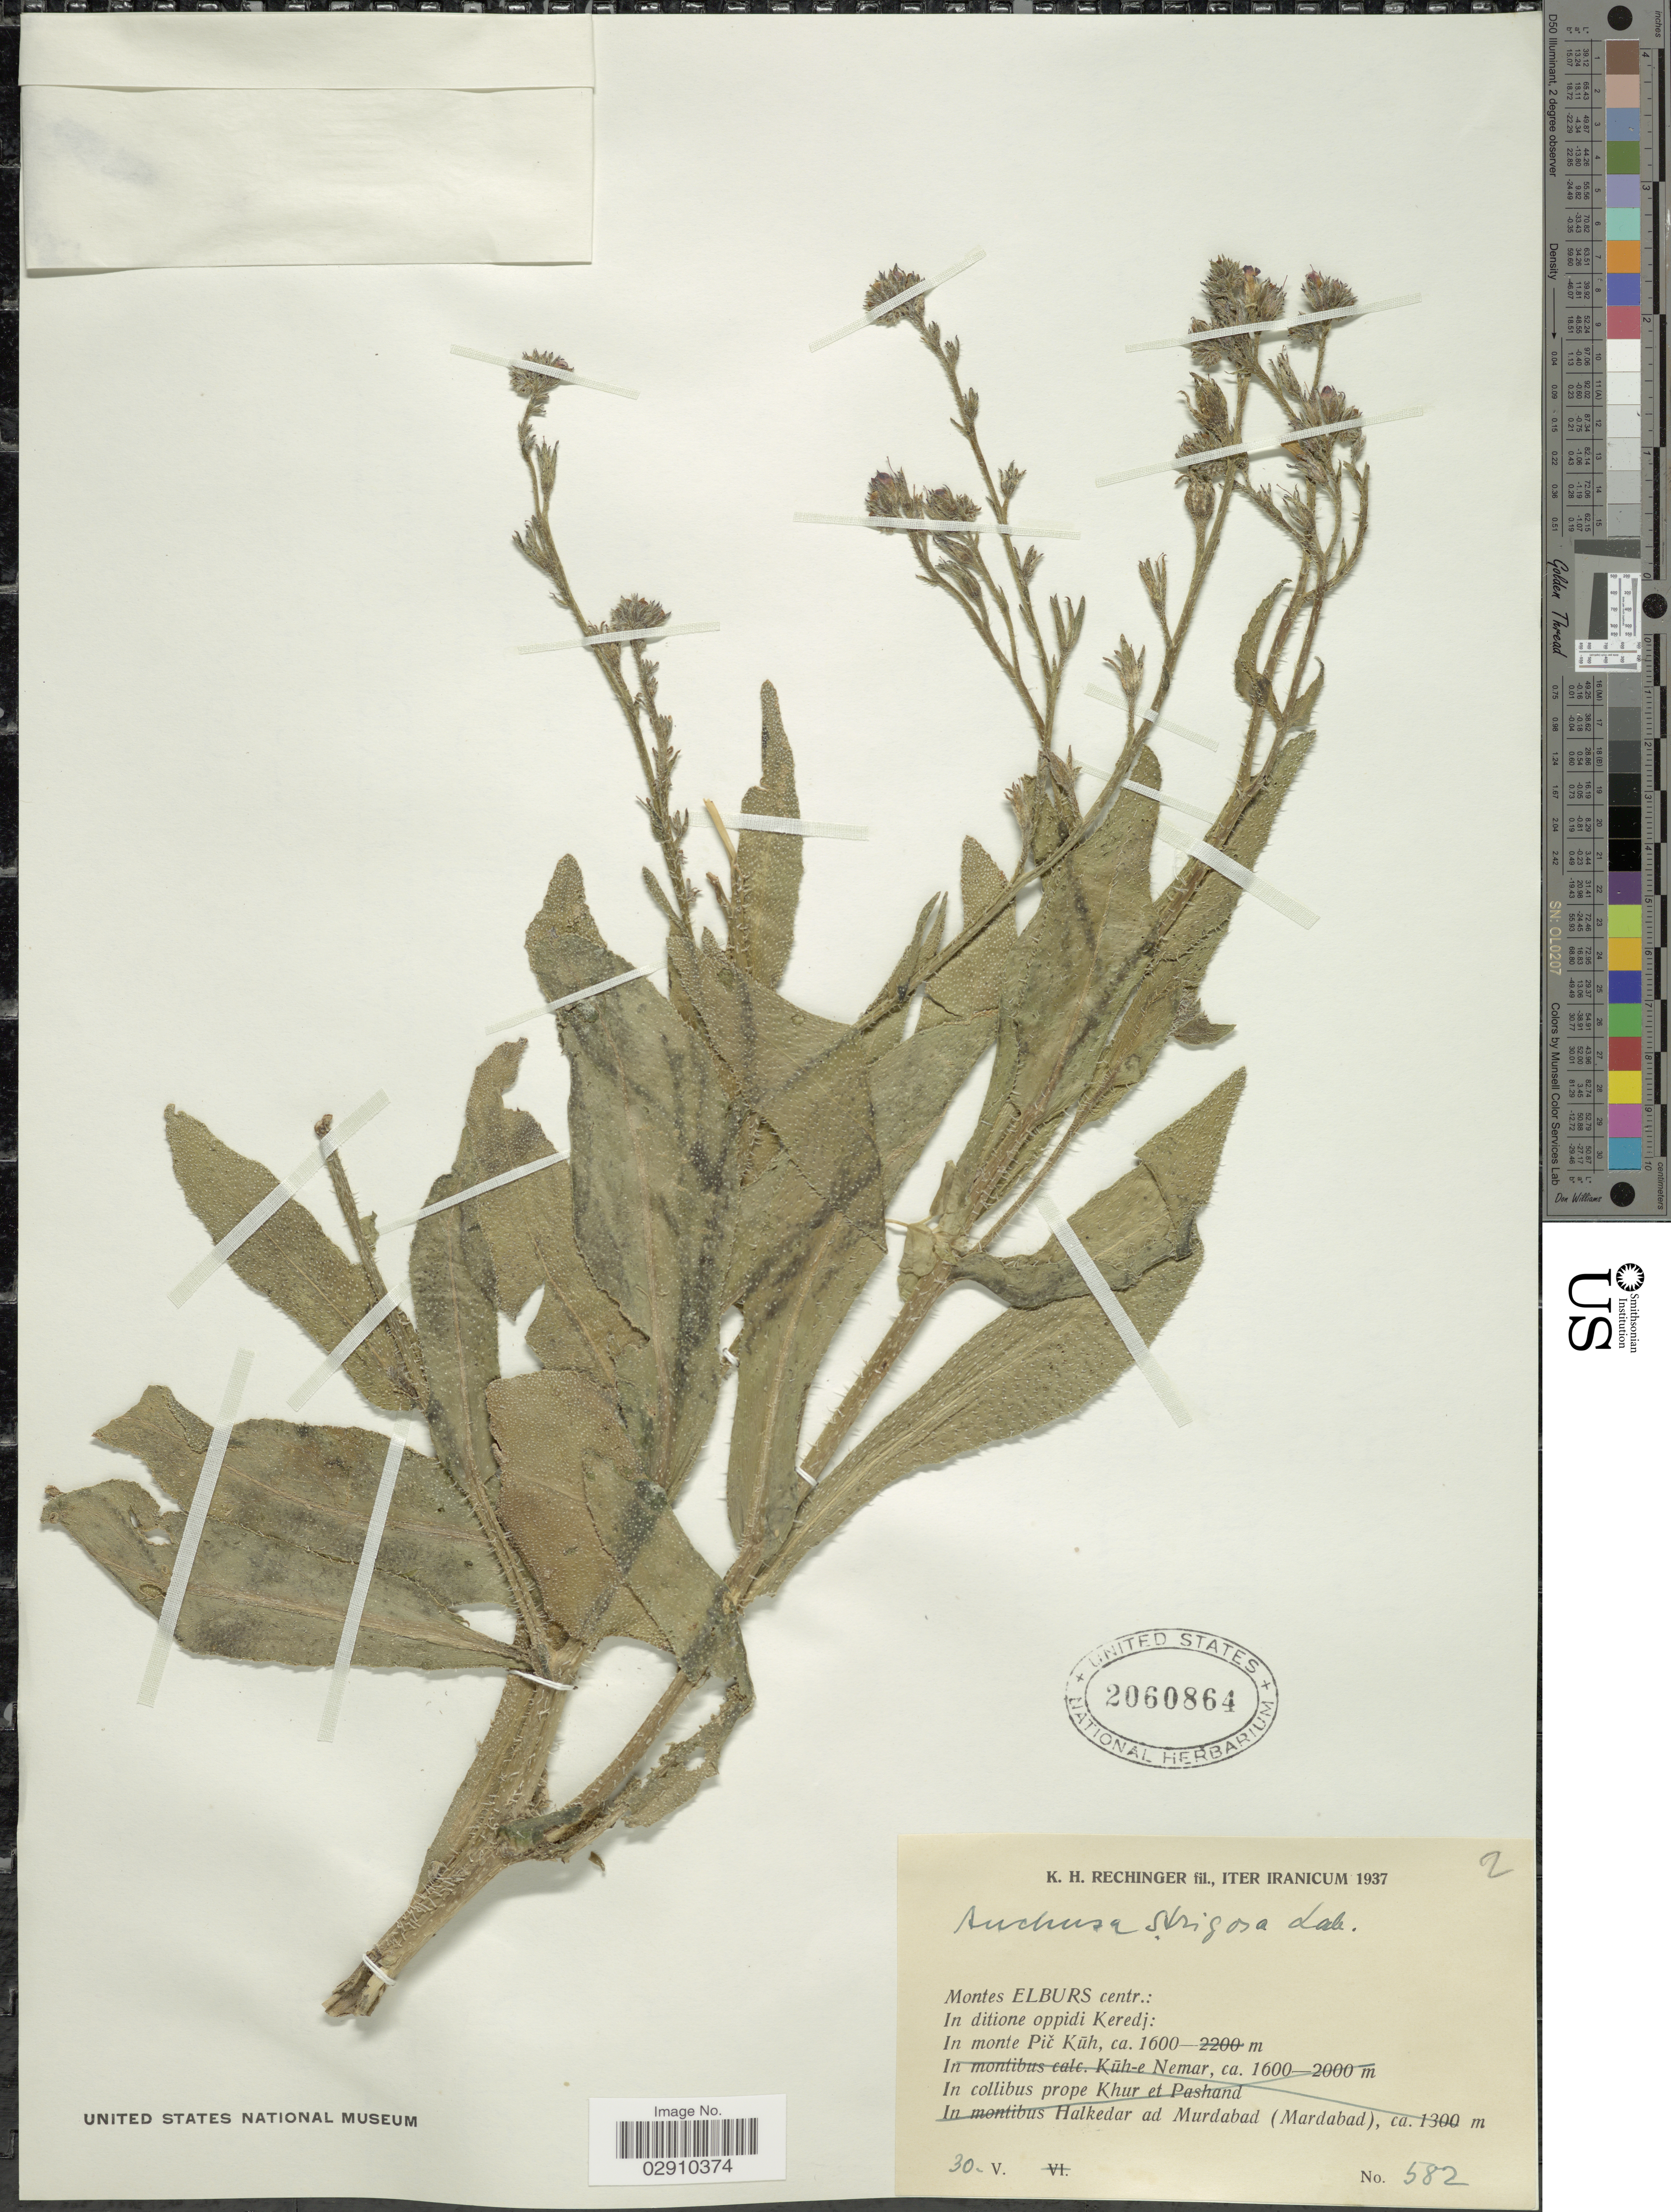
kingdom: Plantae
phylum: Tracheophyta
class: Magnoliopsida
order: Boraginales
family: Boraginaceae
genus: Anchusa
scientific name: Anchusa strigosa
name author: Banks & Sol.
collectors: K. H. Rechinger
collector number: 582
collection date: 1937-05-30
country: Iran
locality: Montes Elburs centr.: In ditione oppidi Keredj: In monte Pic Kúh.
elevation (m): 1600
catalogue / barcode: US 2060864